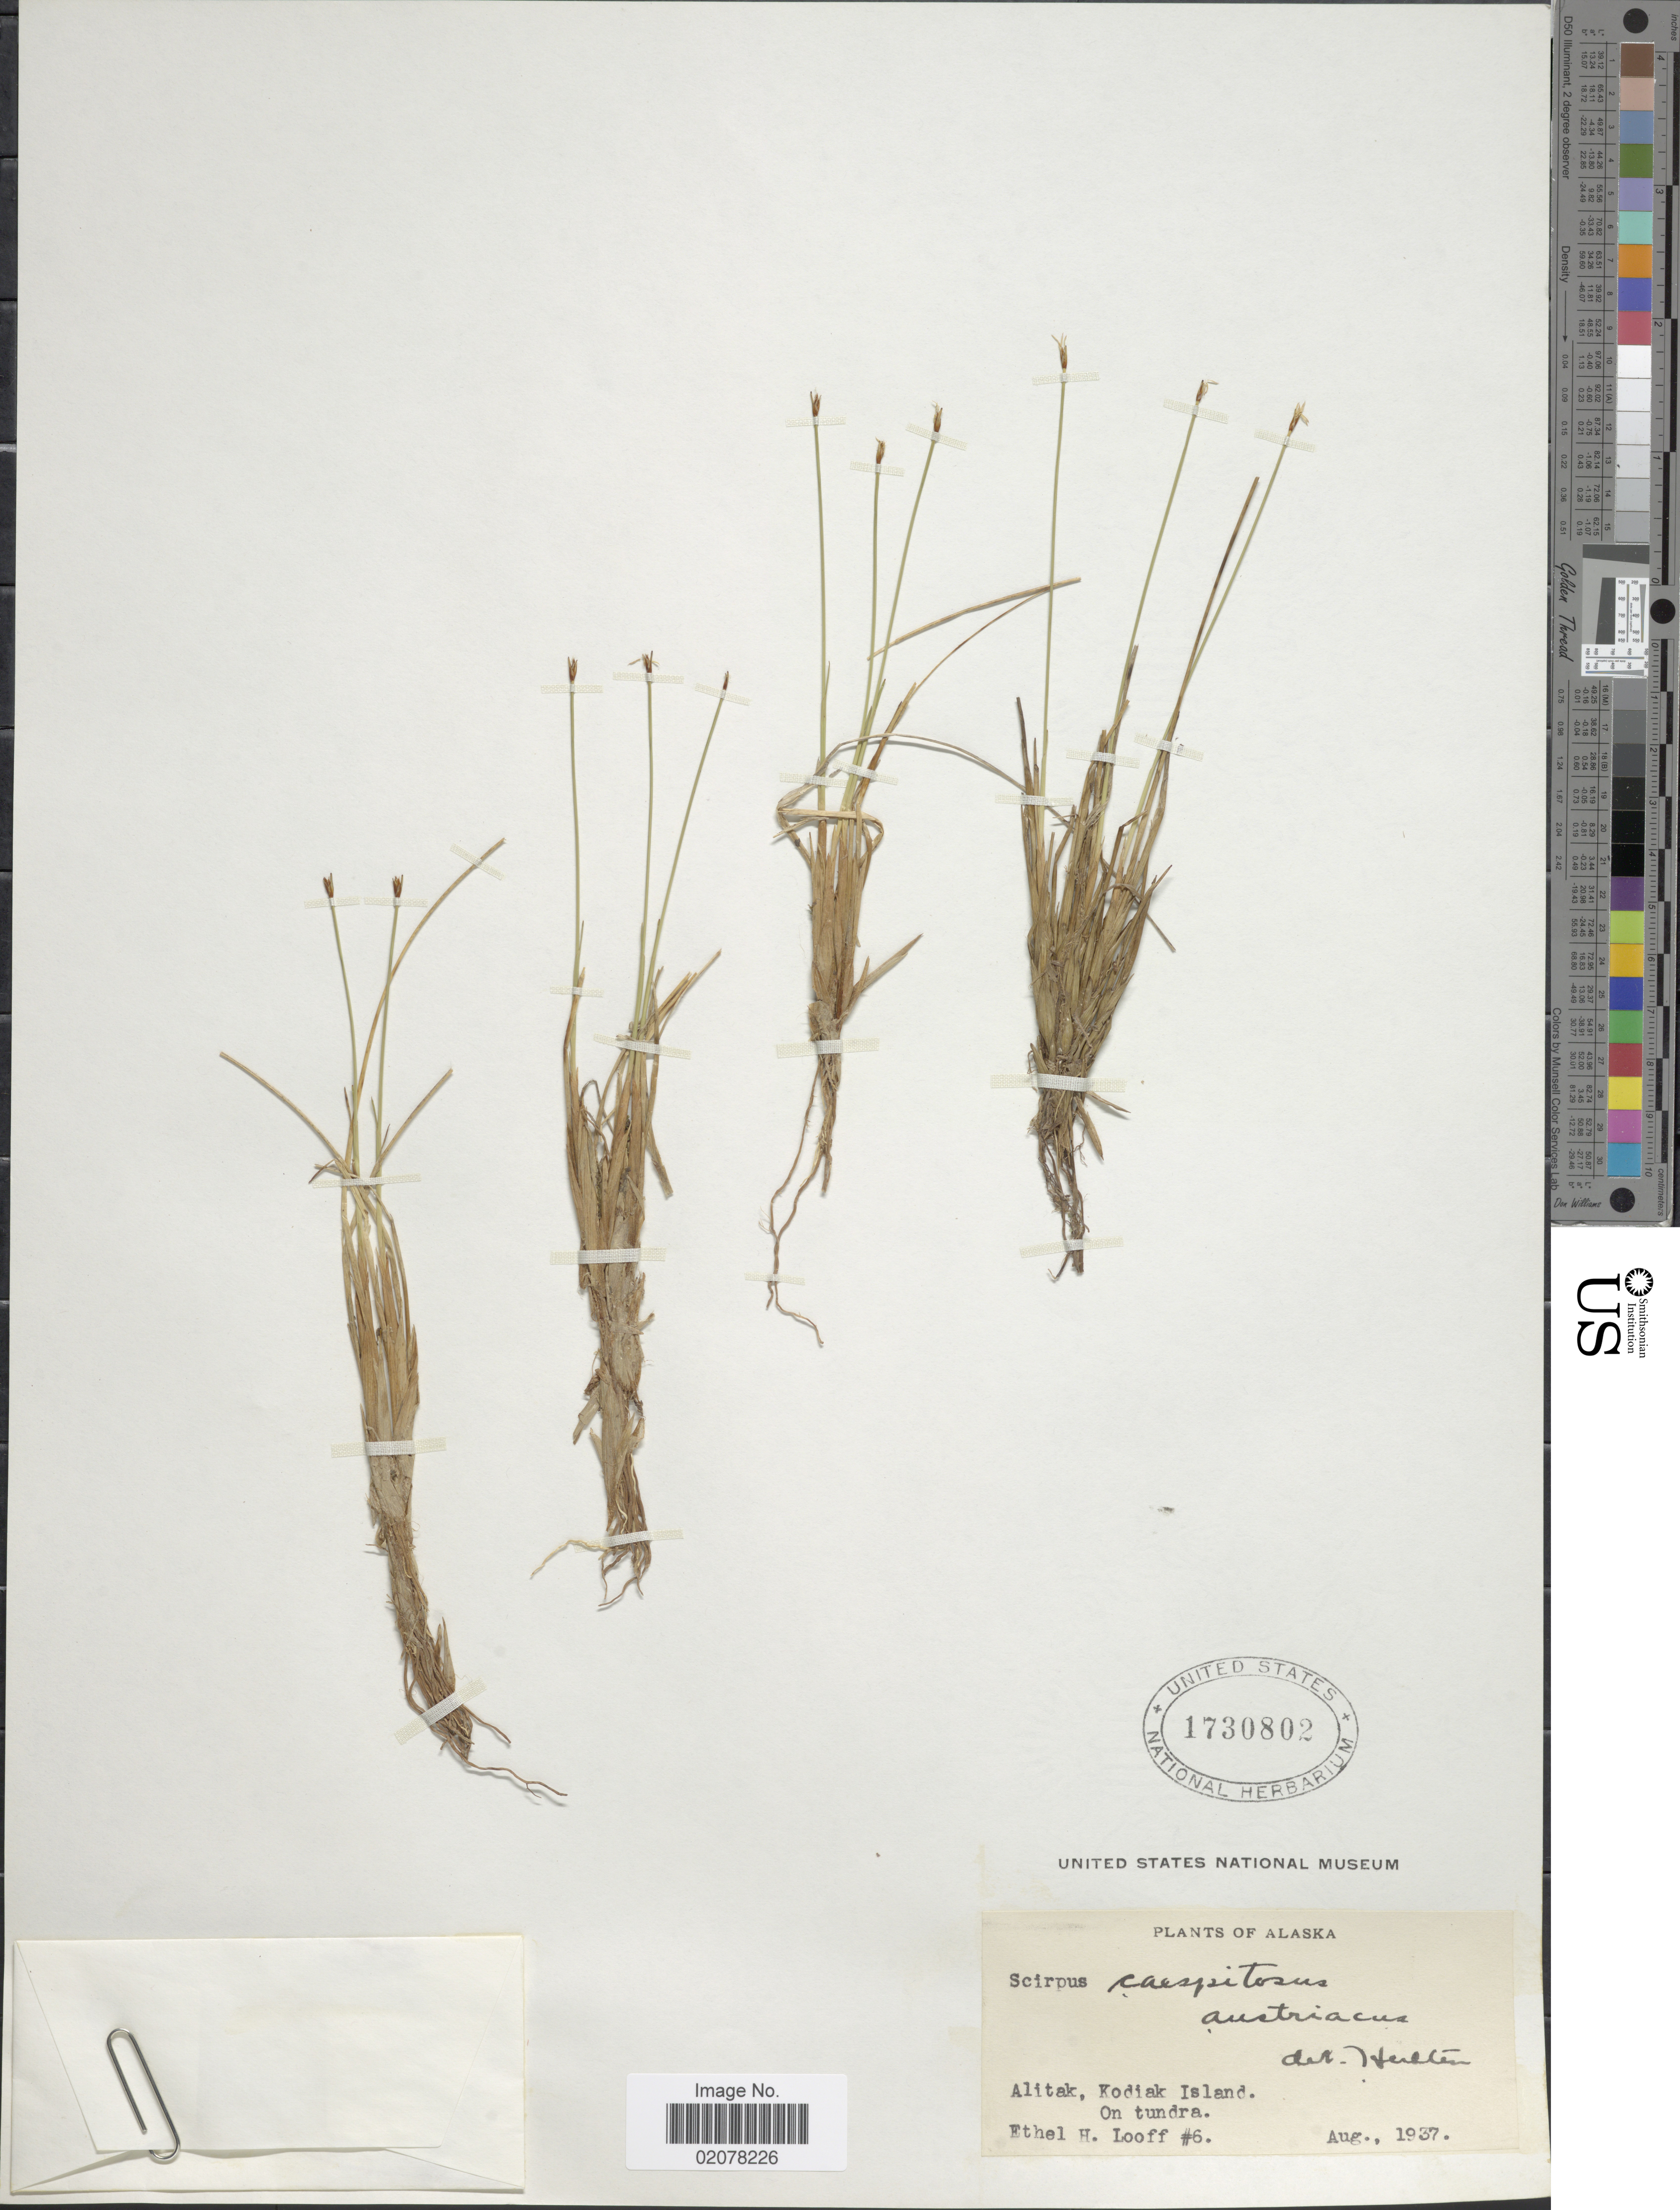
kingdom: Plantae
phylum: Tracheophyta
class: Liliopsida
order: Poales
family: Cyperaceae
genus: Trichophorum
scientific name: Trichophorum cespitosum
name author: (L.) Hartm.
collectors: E. Looff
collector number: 6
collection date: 1937-08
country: United States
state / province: Alaska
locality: Alitak, Kodiak Island, on tundra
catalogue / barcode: US 1730802